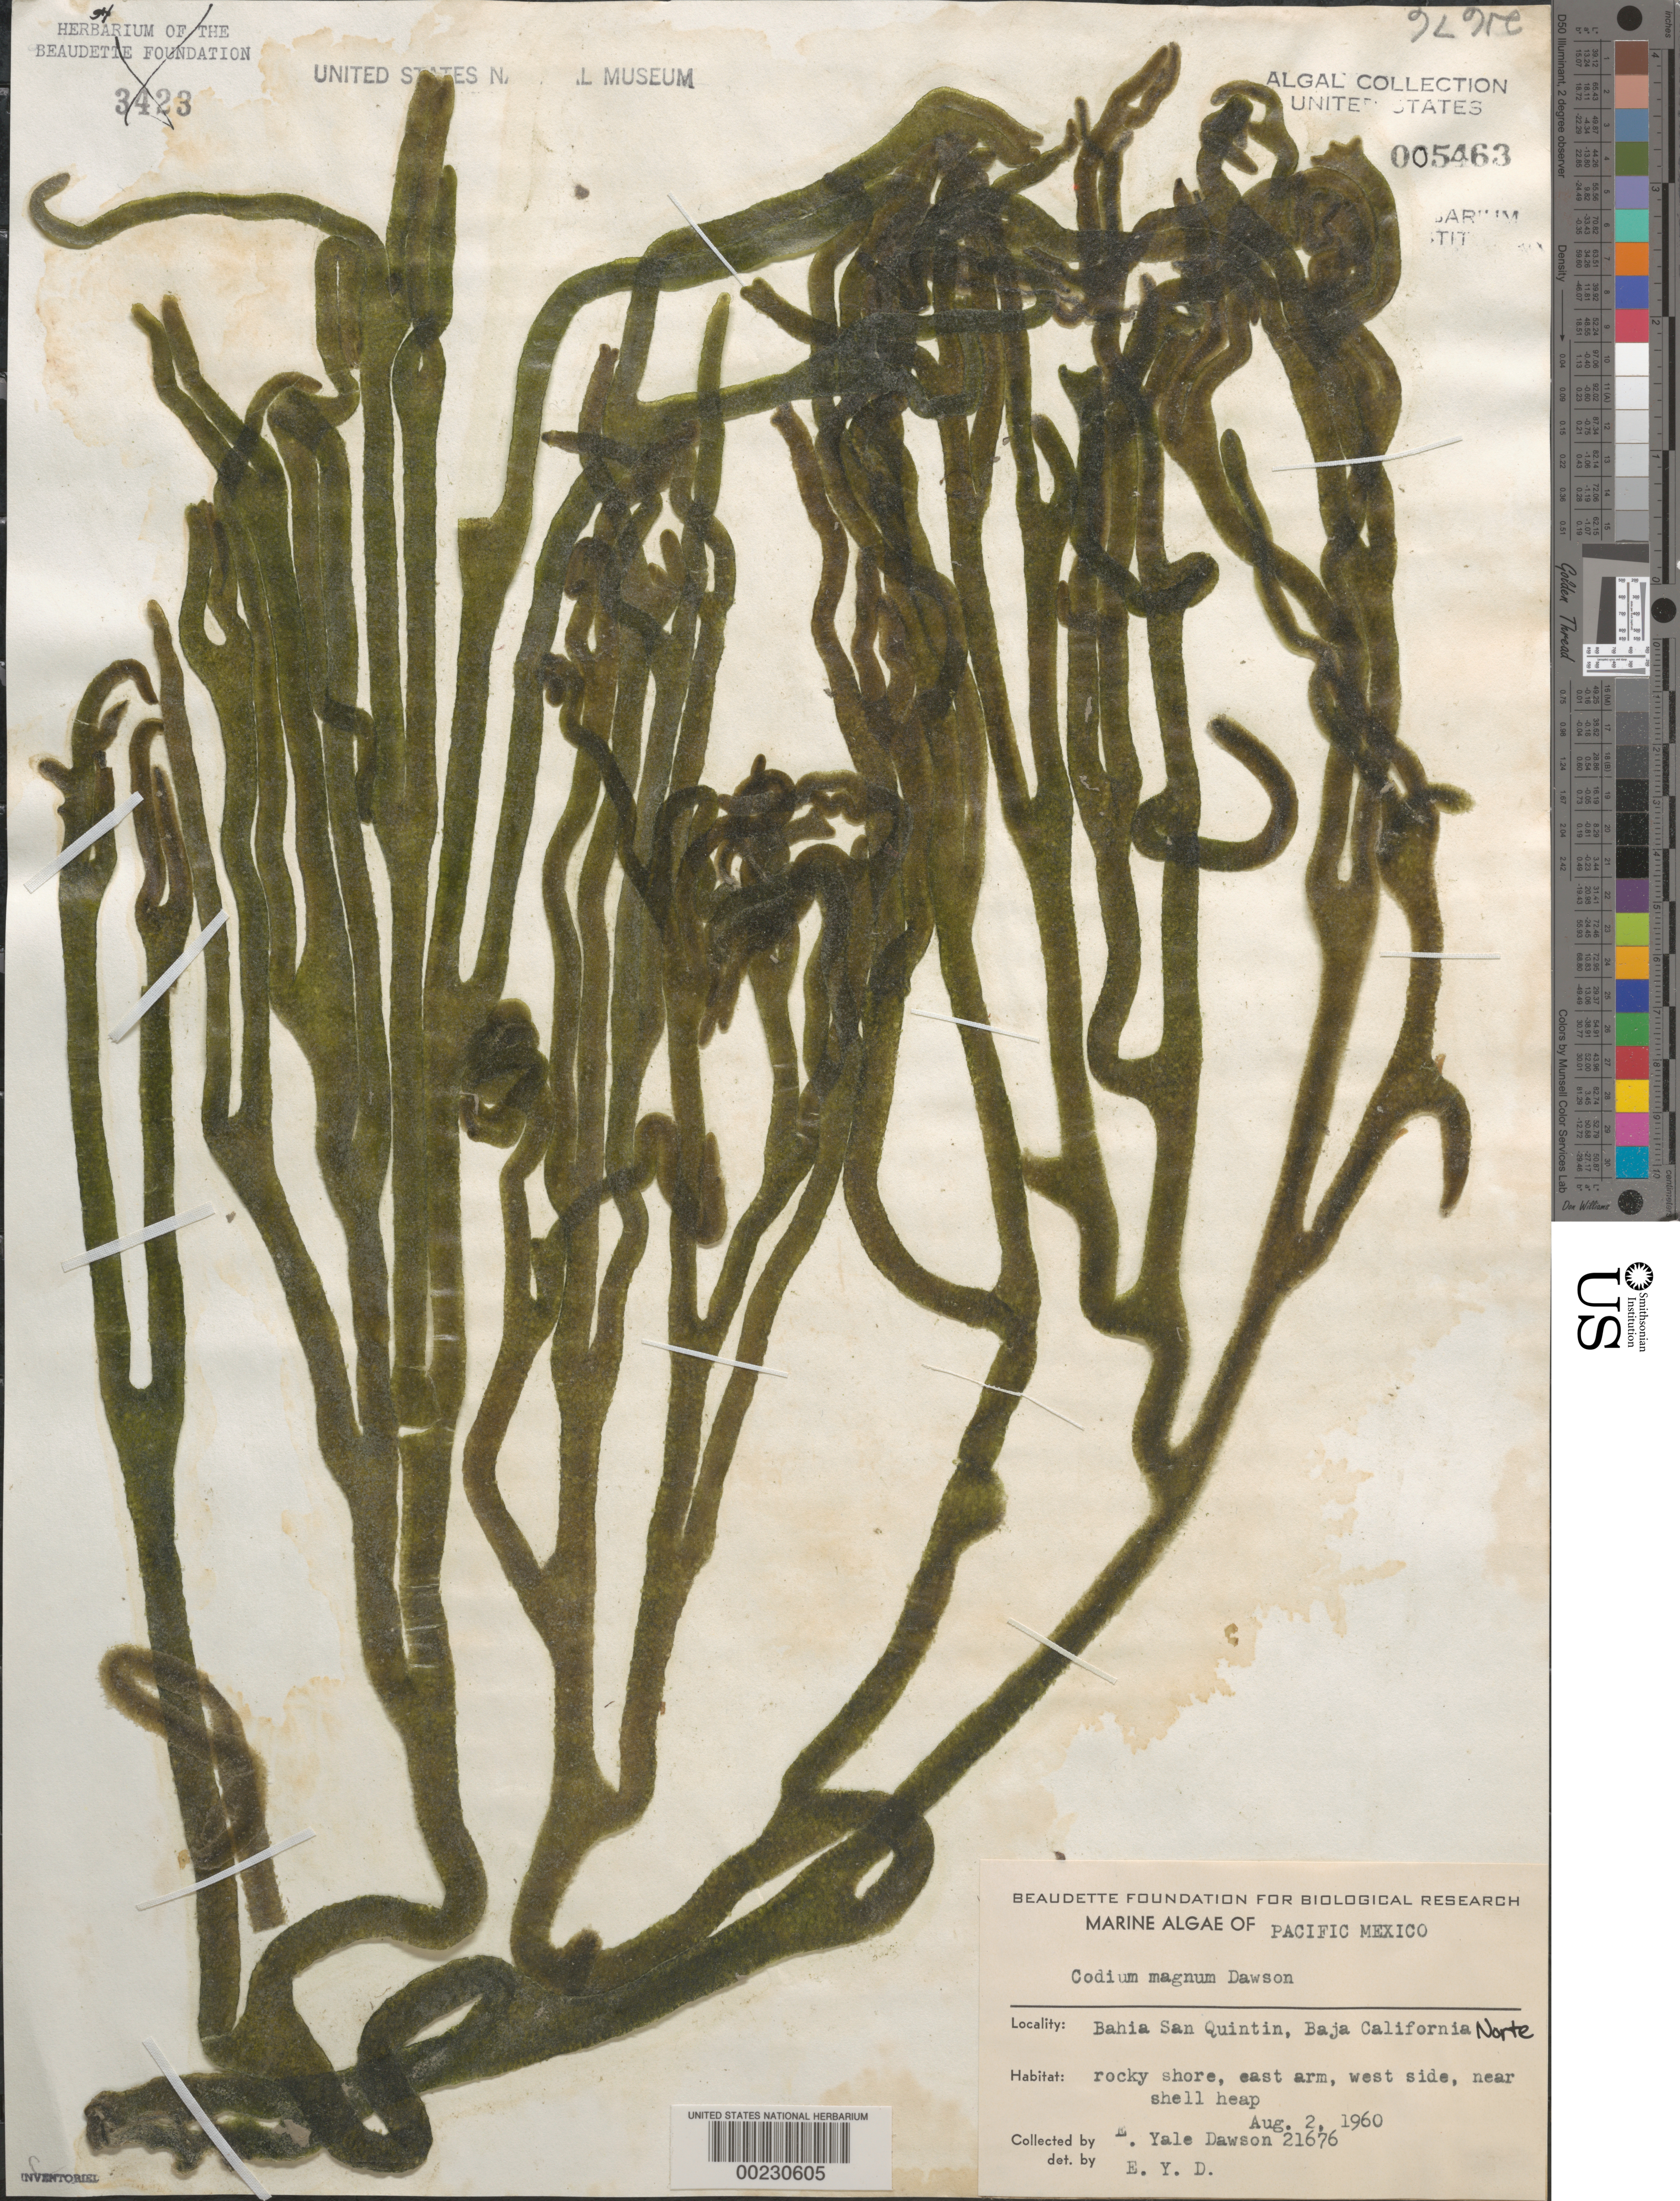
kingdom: Plantae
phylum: Chlorophyta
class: Ulvophyceae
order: Bryopsidales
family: Codiaceae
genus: Codium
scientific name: Codium amplivesiculatum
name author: Setch. & N.L. Gardner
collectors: E. Y. Dawson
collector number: EYD 21676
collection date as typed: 02 Aug 1960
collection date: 1960-08-02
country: Mexico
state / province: Baja California Norte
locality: Bahia San Quintin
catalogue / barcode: US 5463